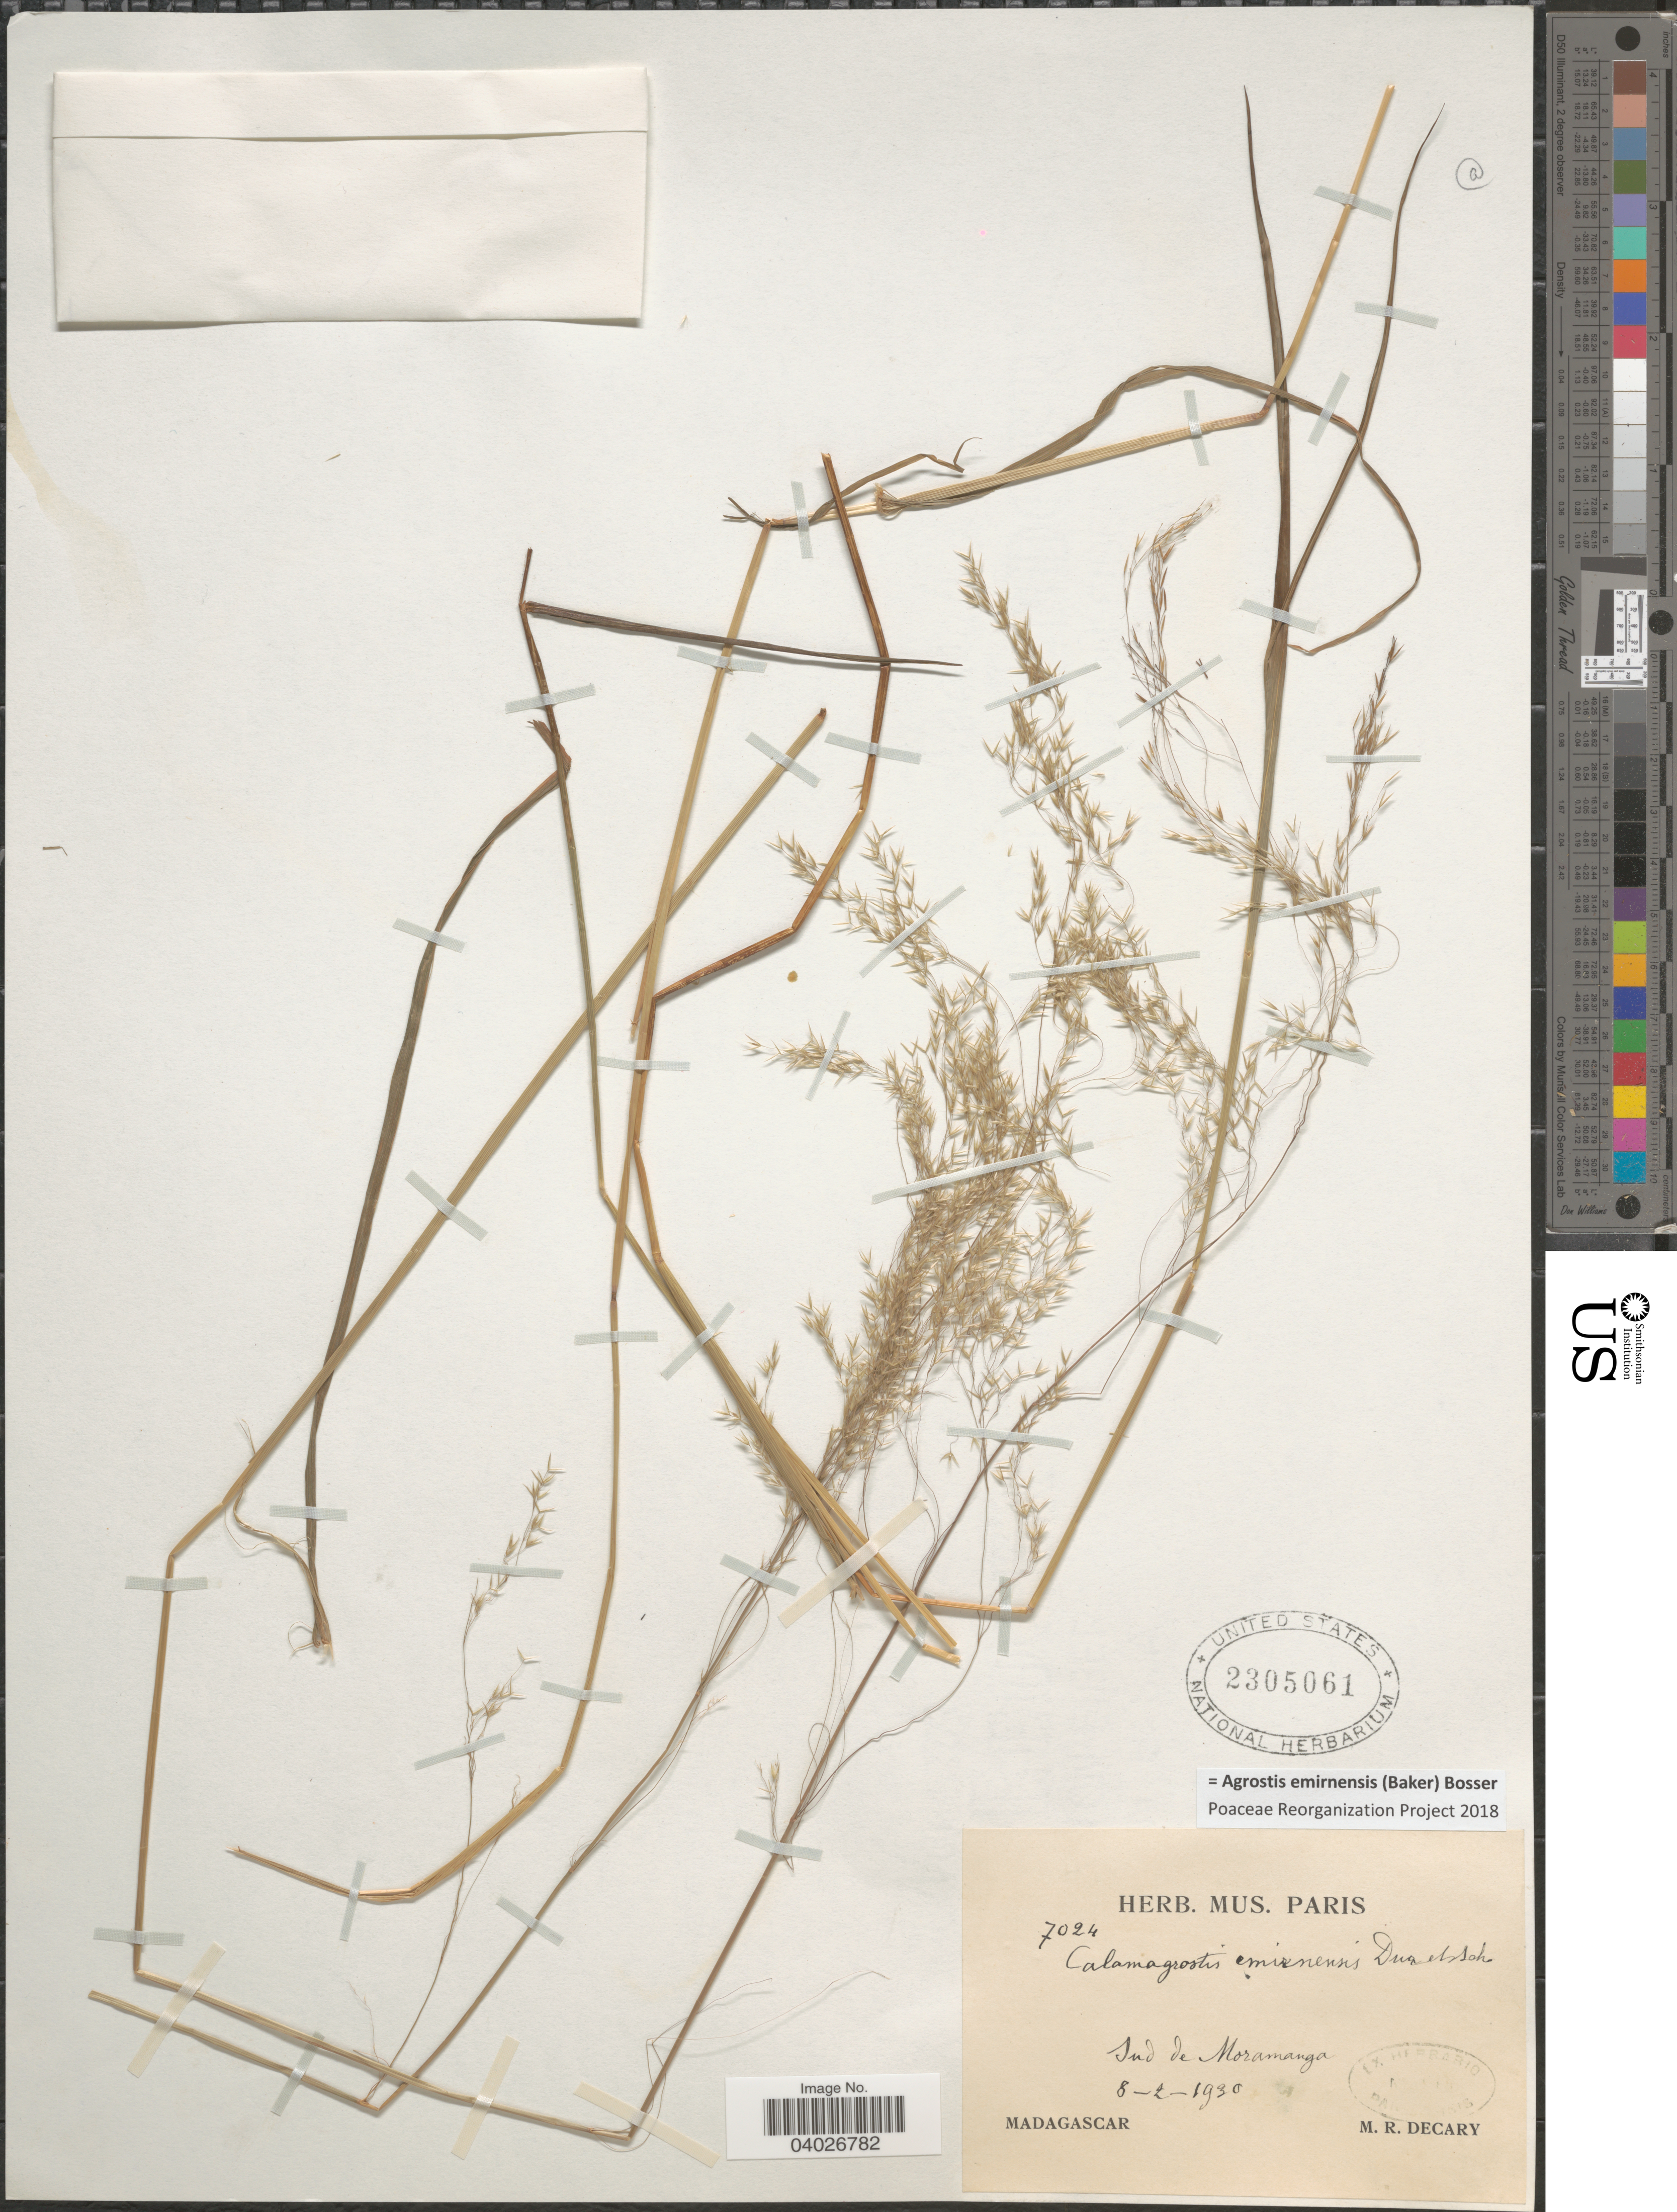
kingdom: Plantae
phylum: Tracheophyta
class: Liliopsida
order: Poales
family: Poaceae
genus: Agrostis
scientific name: Agrostis emirnensis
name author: (Baker) Bosser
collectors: R. Decary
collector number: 7024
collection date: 1930-02-08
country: Madagascar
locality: Ind de Moramanga.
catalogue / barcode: US 2305061